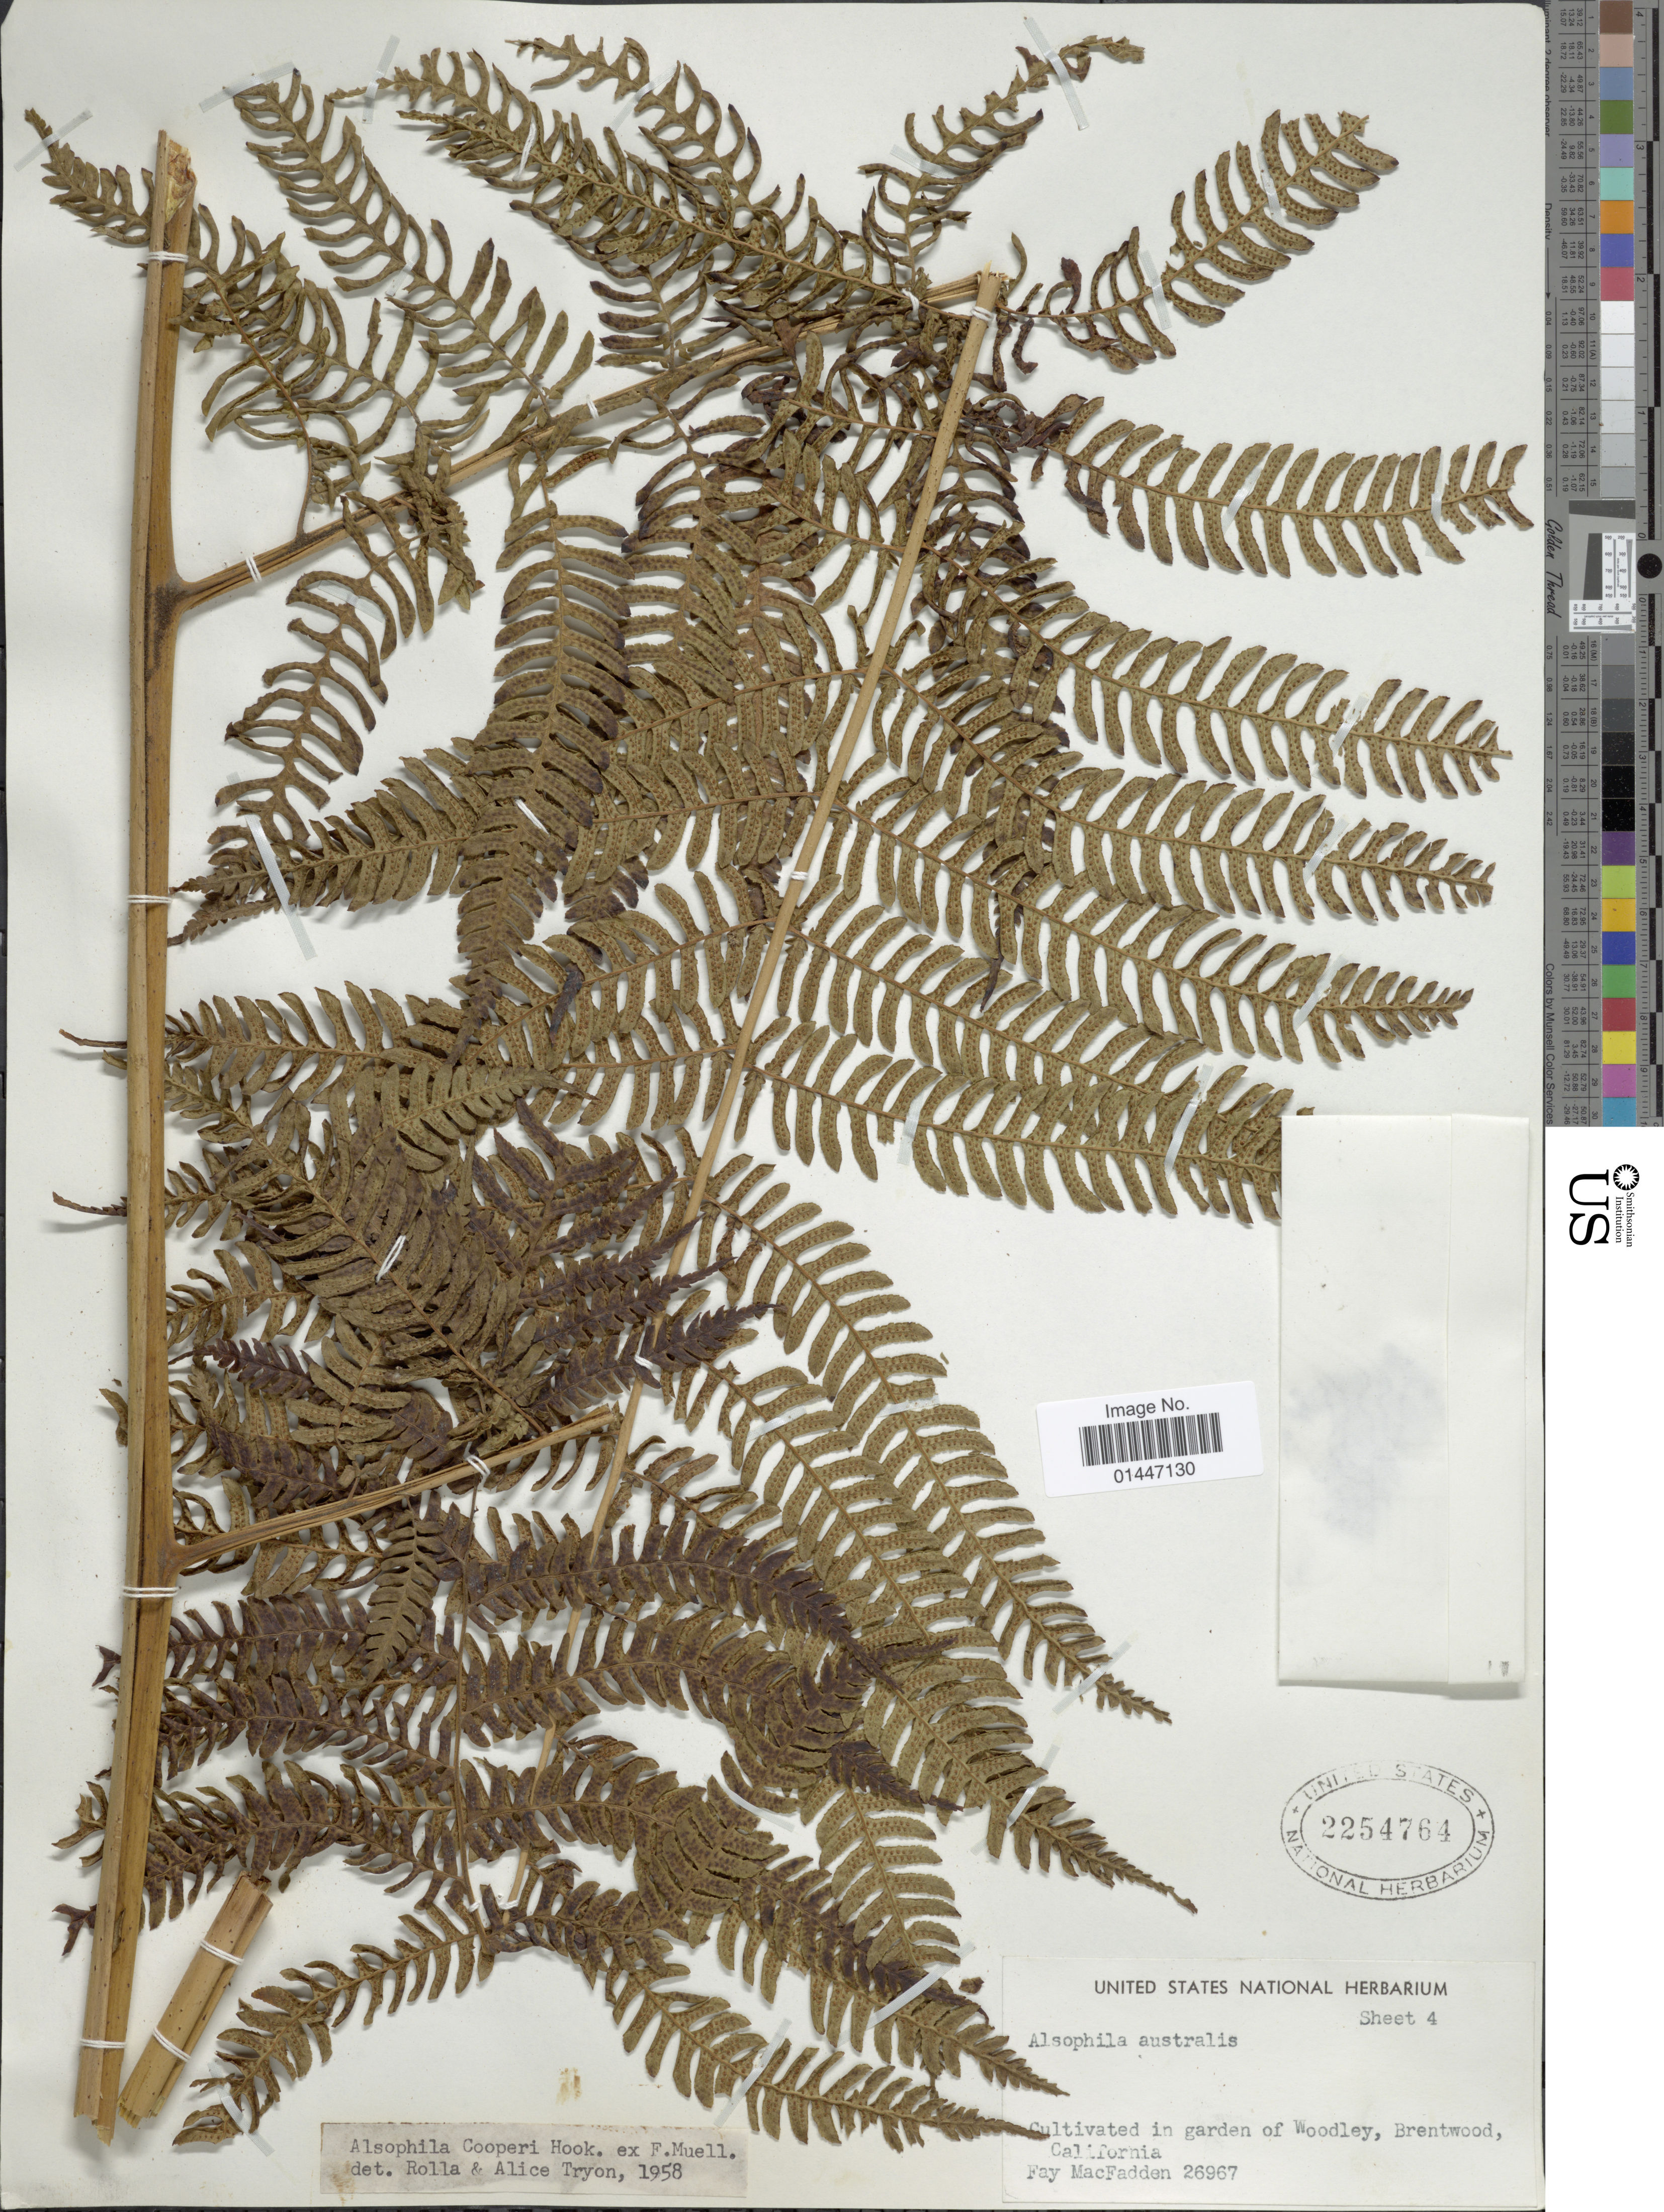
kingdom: Plantae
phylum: Tracheophyta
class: Polypodiopsida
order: Cyatheales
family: Cyatheaceae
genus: Sphaeropteris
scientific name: Sphaeropteris cooperi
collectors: F. MacFadden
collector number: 26967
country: United States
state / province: California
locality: In garden of Woodley, Brentwood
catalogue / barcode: US 2254764